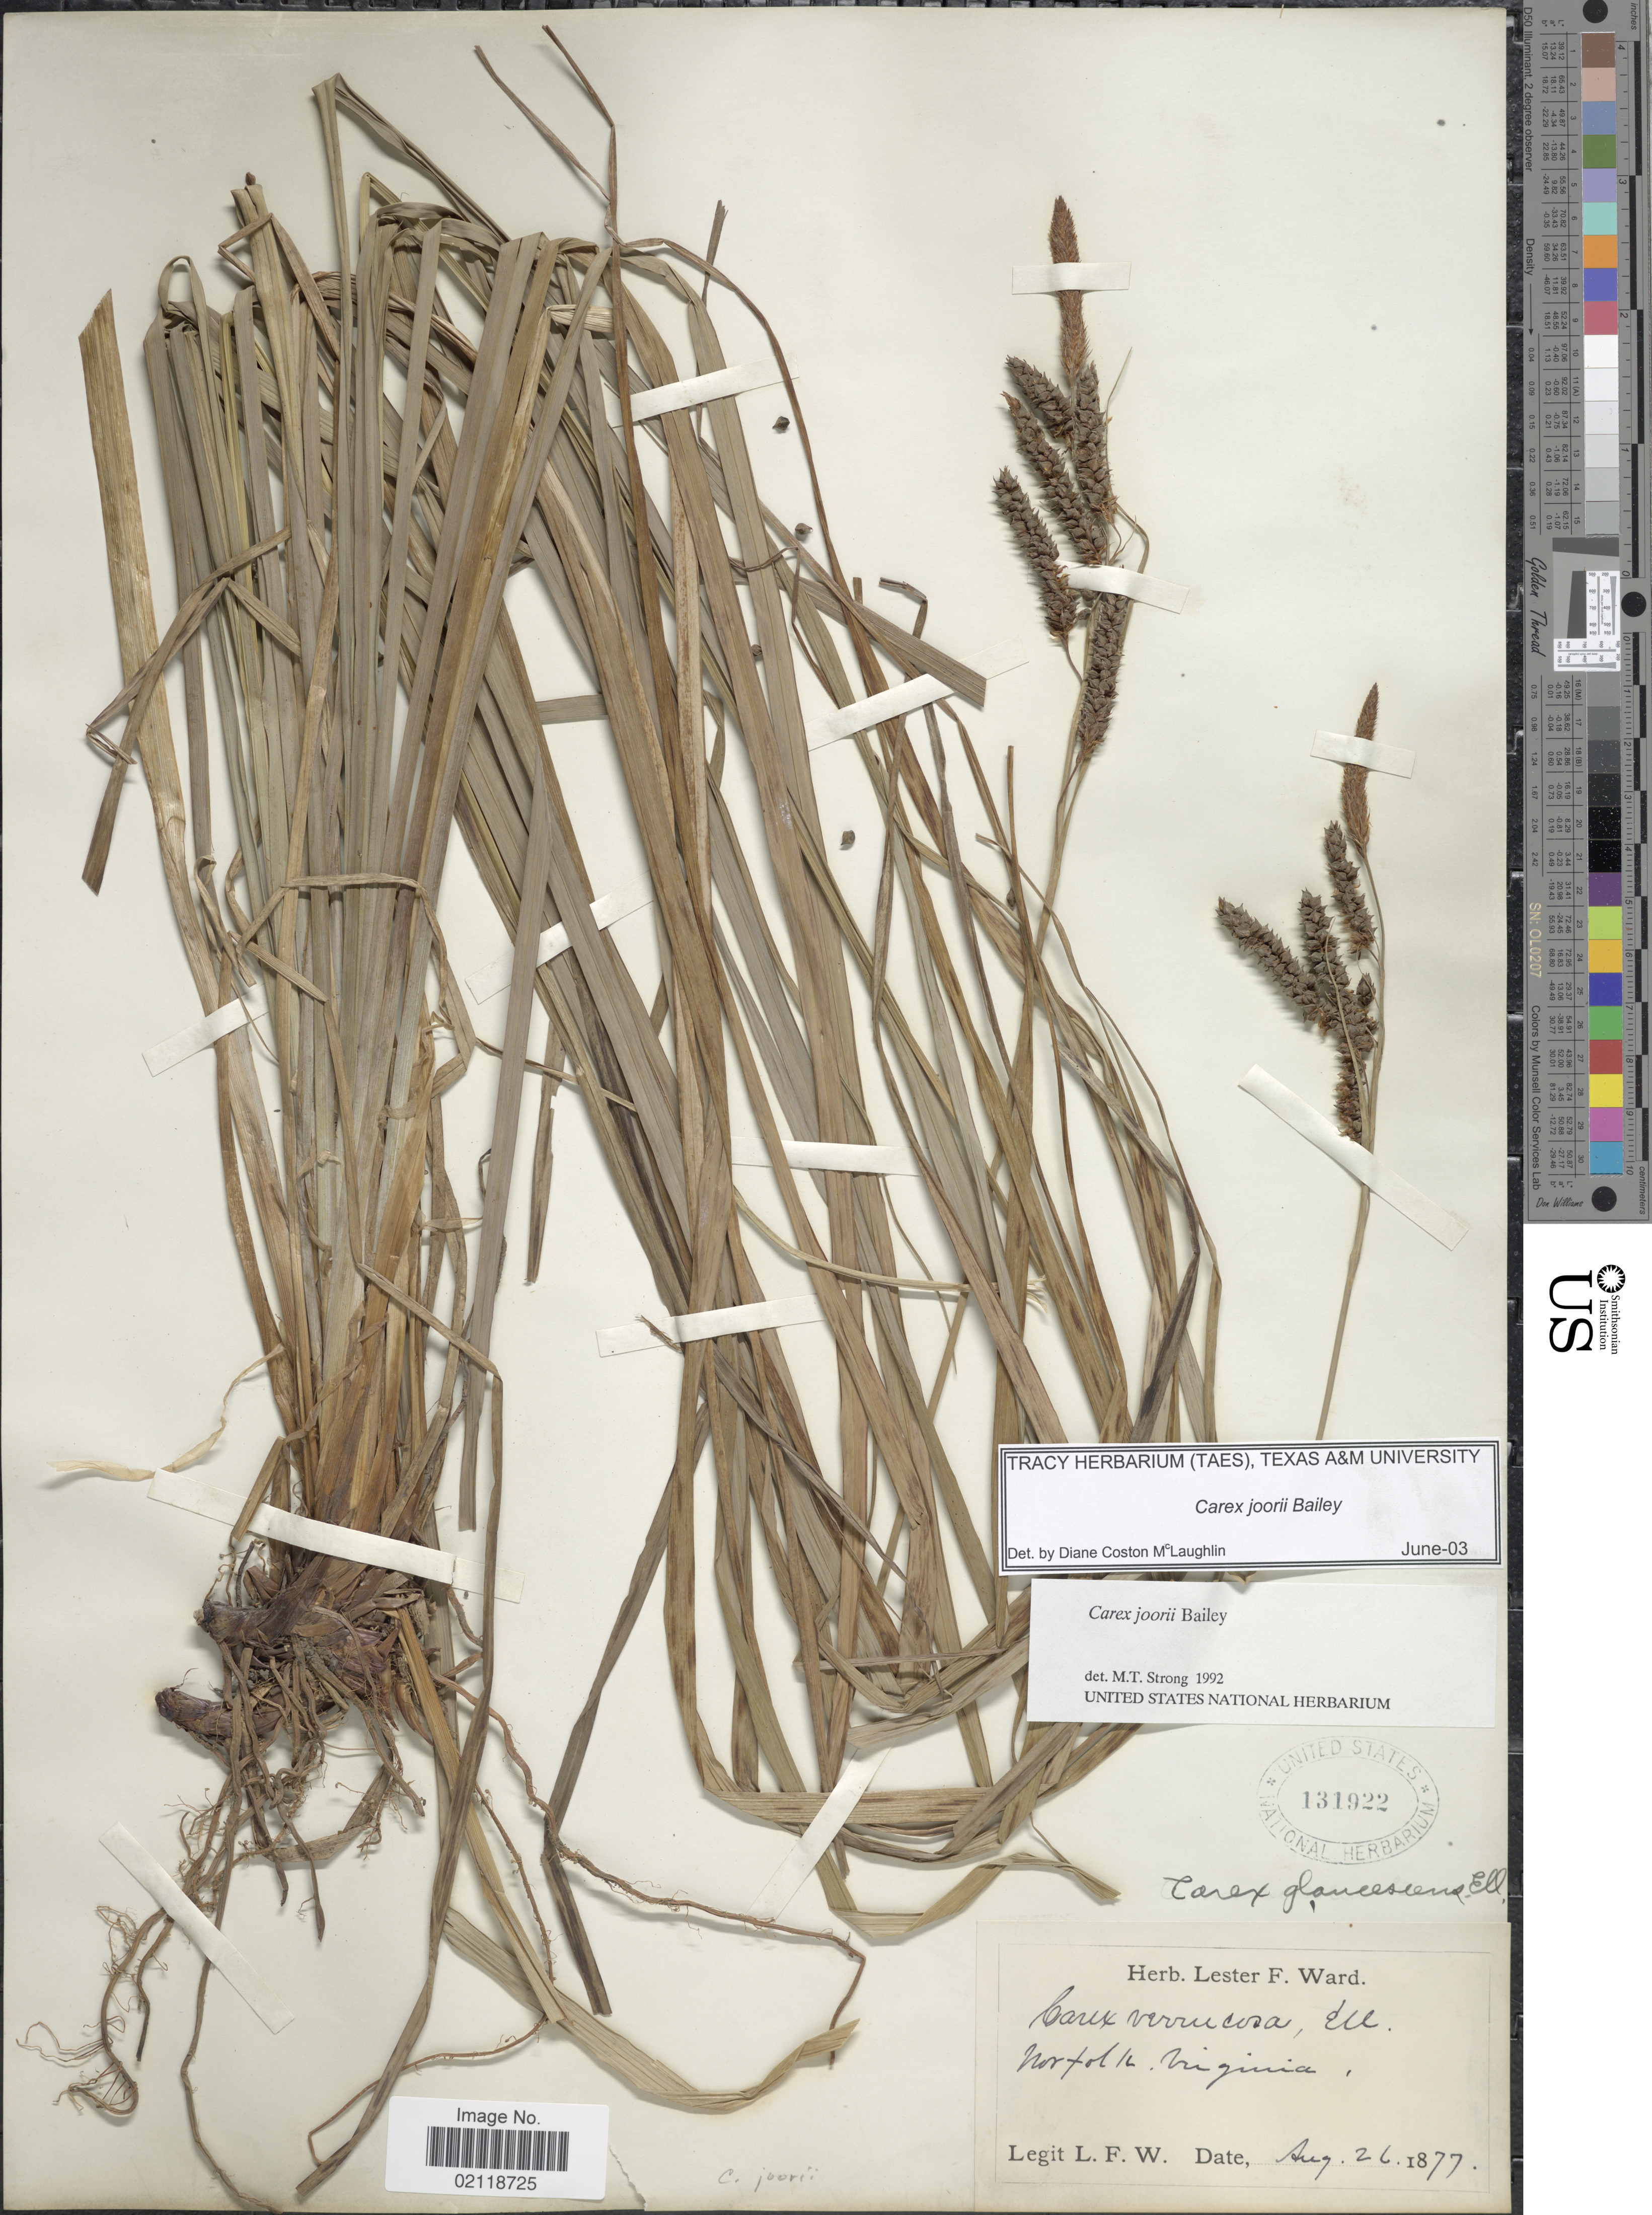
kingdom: Plantae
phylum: Tracheophyta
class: Liliopsida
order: Poales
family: Cyperaceae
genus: Carex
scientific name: Carex joorii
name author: L.H. Bailey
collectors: L. F. Ward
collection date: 1877-08-26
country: United States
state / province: Virginia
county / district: City of Norfolk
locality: Norfolk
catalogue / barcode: US 131922